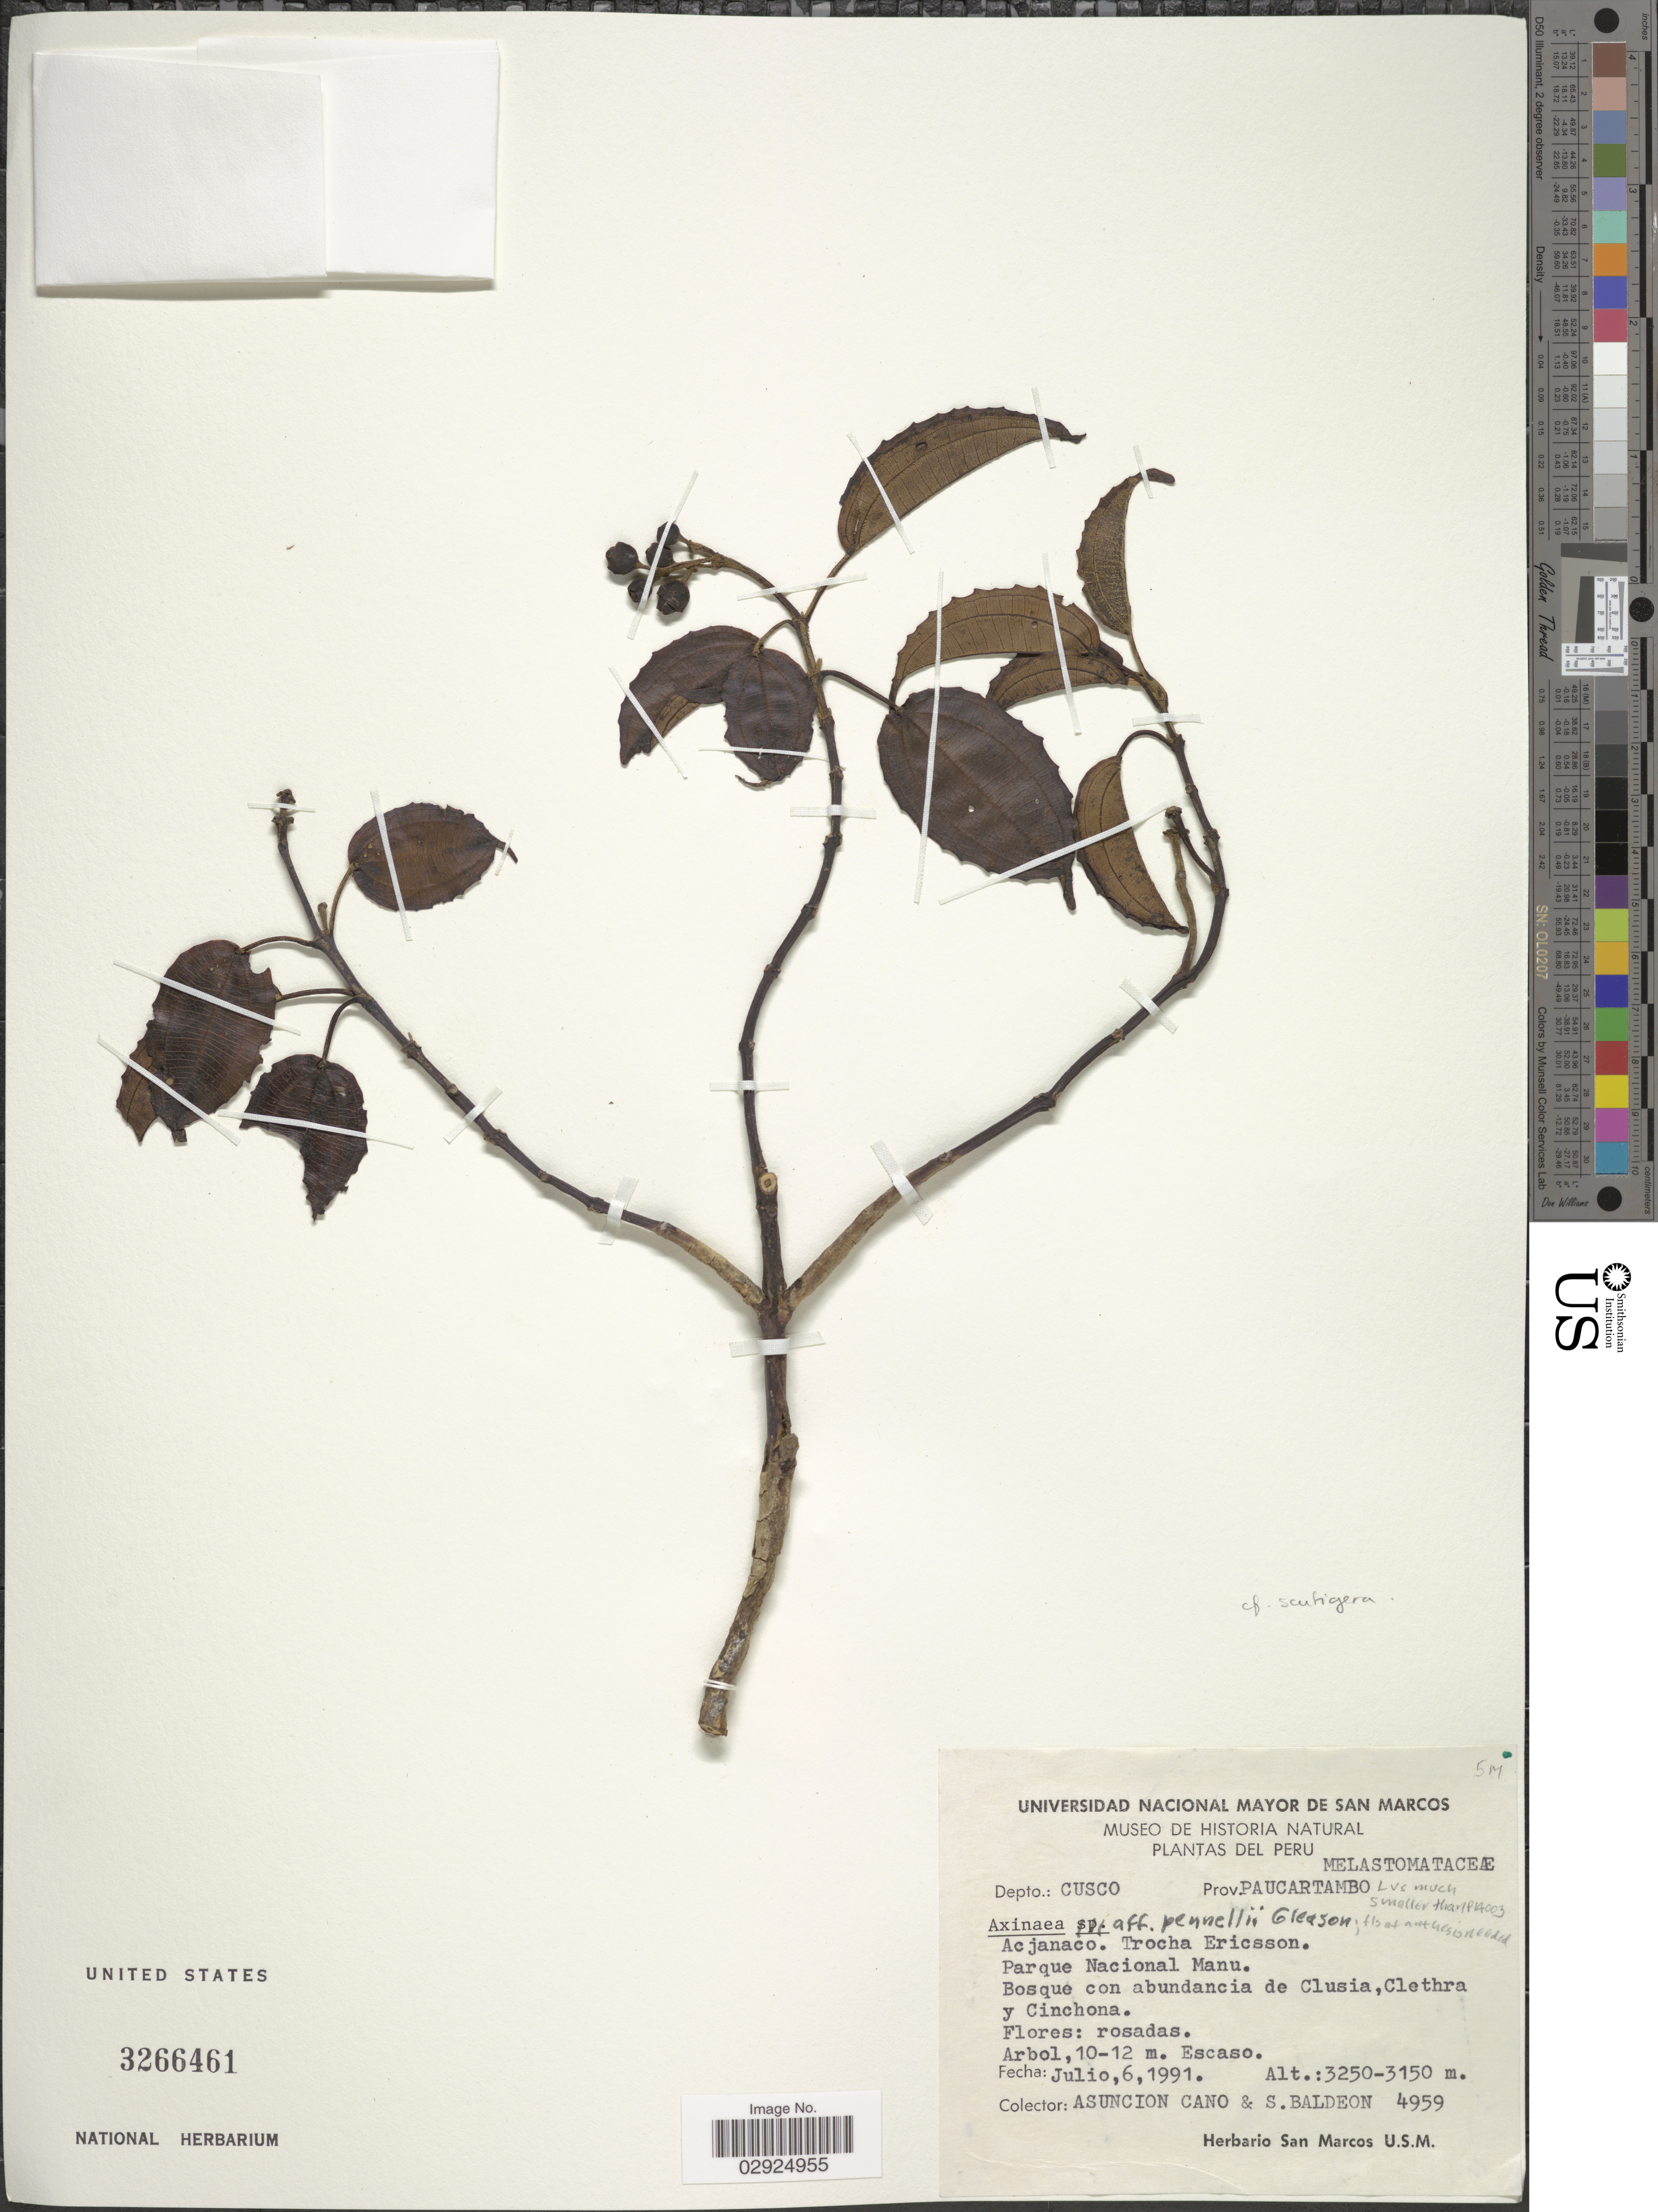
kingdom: Plantae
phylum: Tracheophyta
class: Magnoliopsida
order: Myrtales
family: Melastomataceae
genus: Axinaea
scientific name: Axinaea scutigera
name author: Triana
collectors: A. Cano & S. Baldeon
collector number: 4959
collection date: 1991-07-06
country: Peru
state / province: Cusco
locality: Depto. Cusco, Prov. Paucartambo, Acjanaco, Trocha Ericsson, Parque Nacional Manu.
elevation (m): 3150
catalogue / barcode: US 3266461